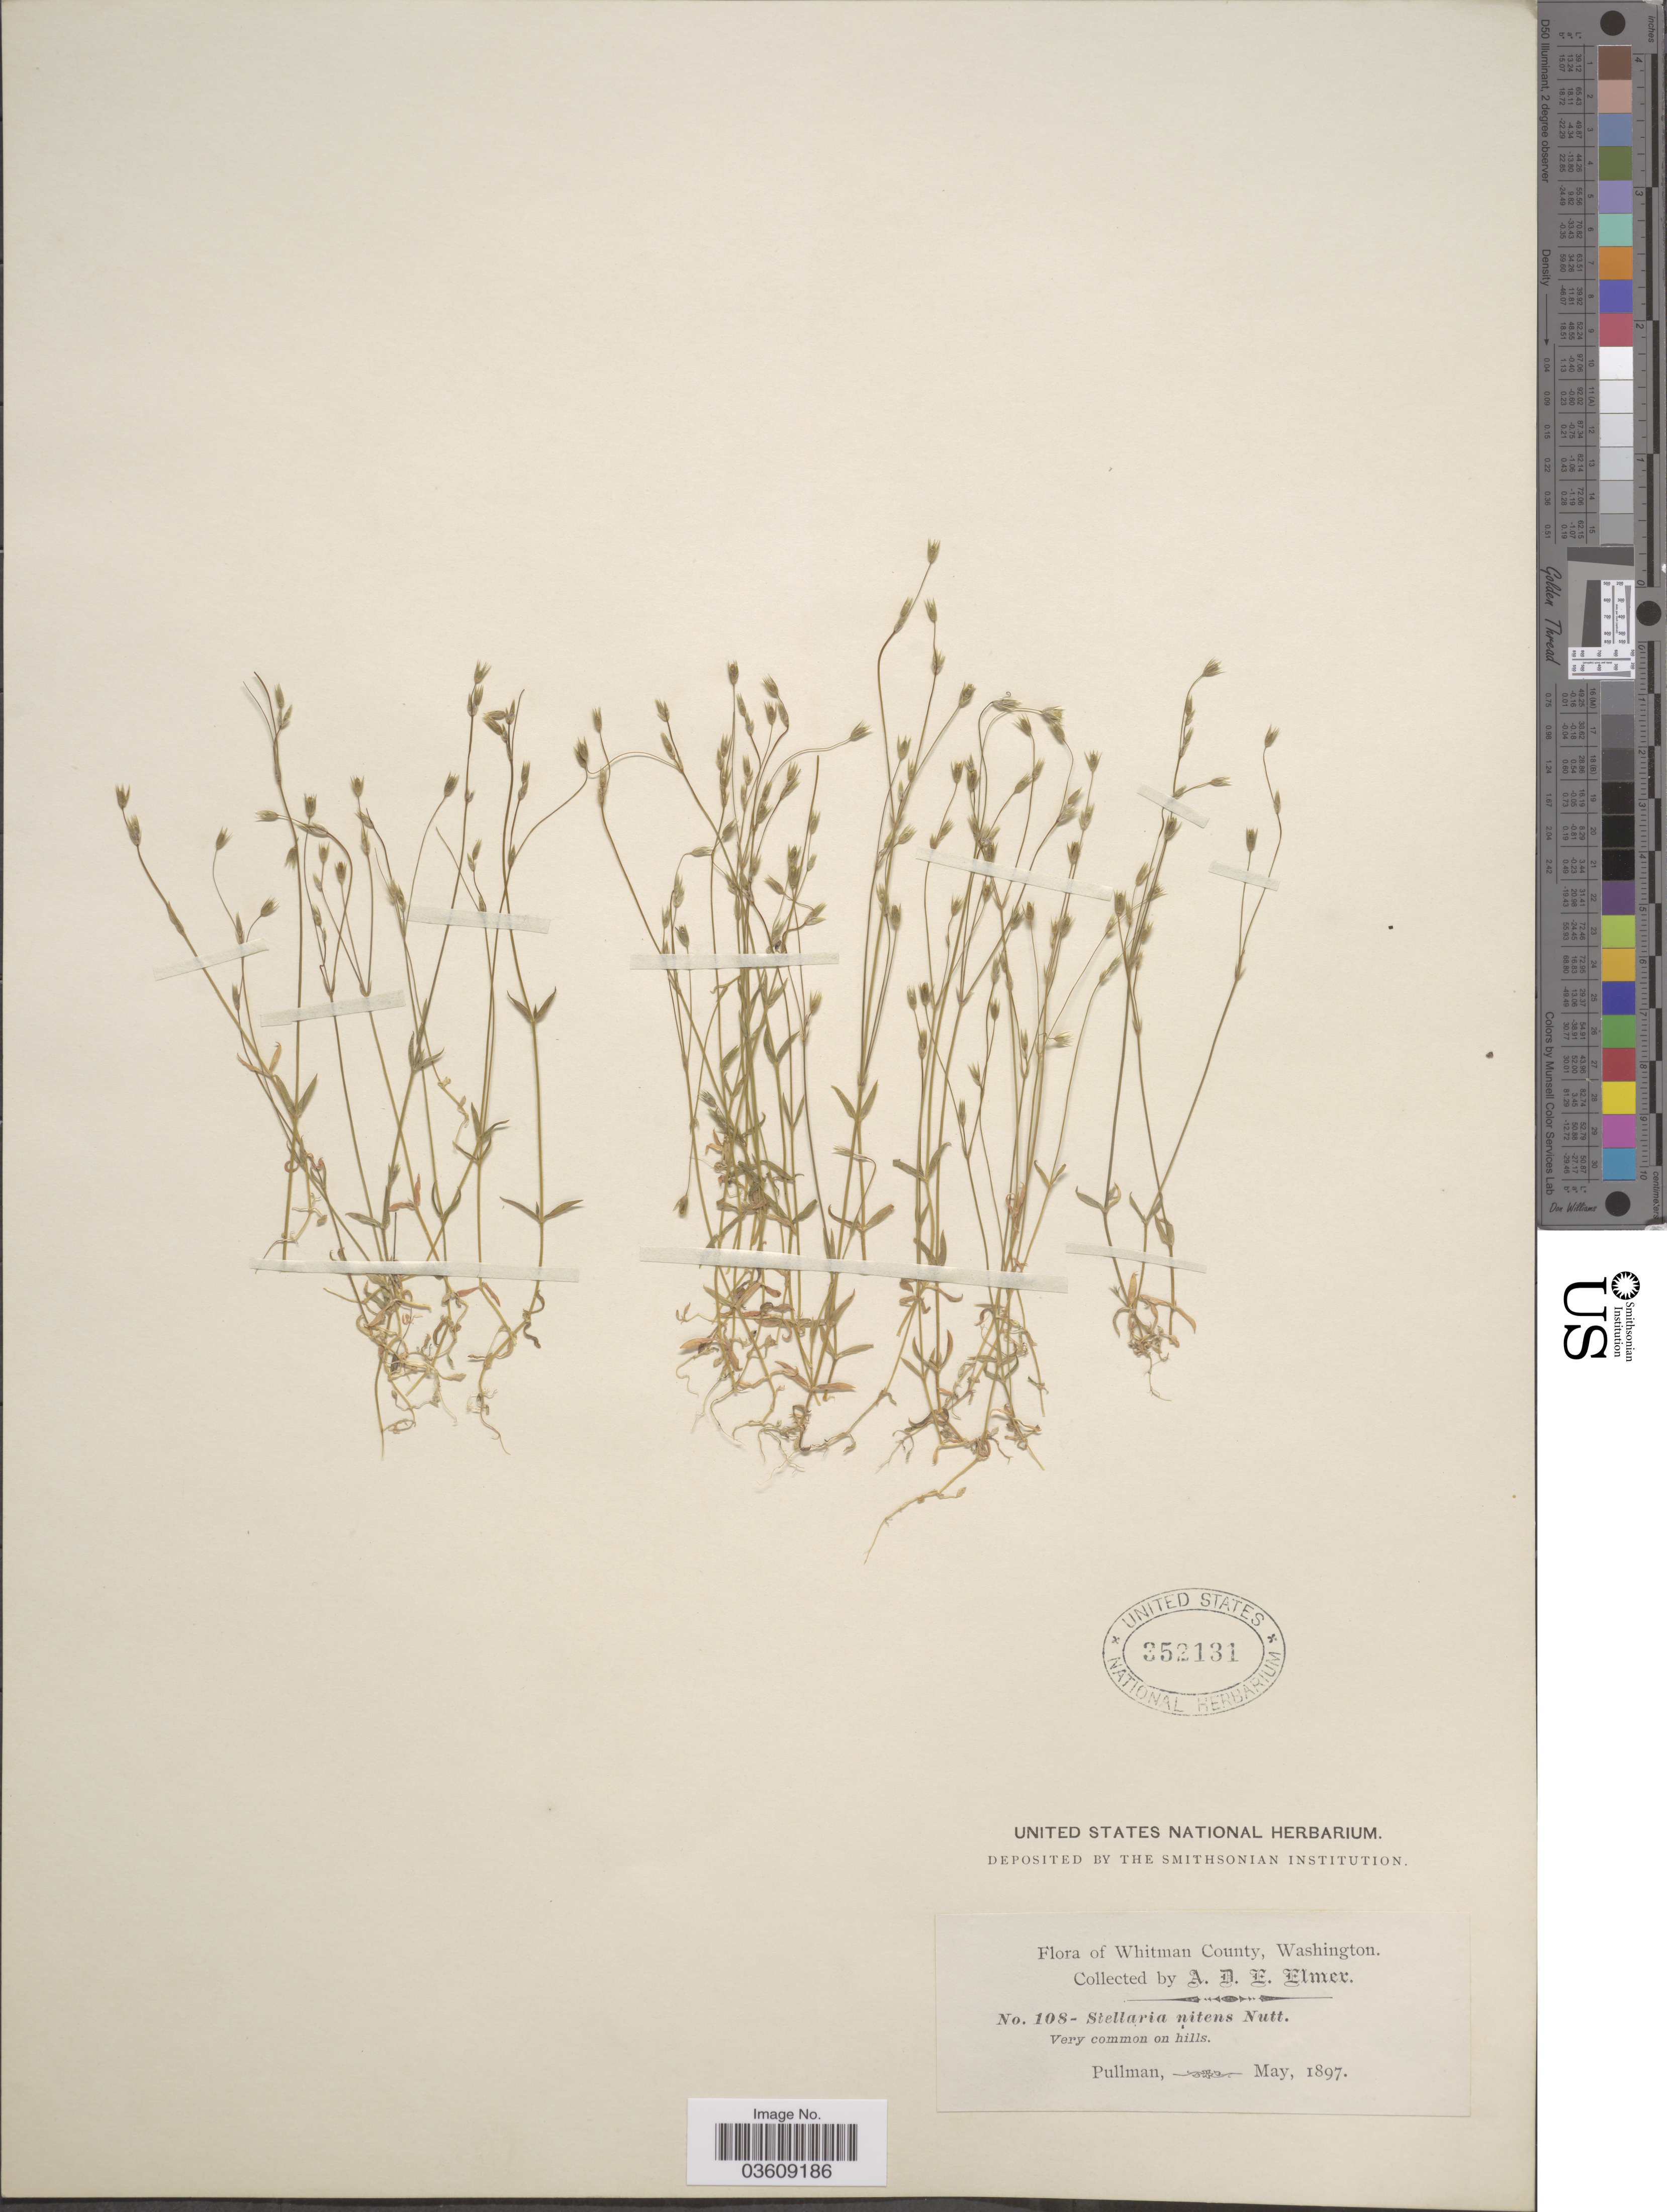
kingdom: Plantae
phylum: Tracheophyta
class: Magnoliopsida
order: Caryophyllales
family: Caryophyllaceae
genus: Stellaria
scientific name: Stellaria nitens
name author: Nutt.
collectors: A. D. E. Elmer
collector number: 108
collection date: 1897-05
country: United States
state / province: Washington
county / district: Whitman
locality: Whitman County. Pullman.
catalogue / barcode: US 352131